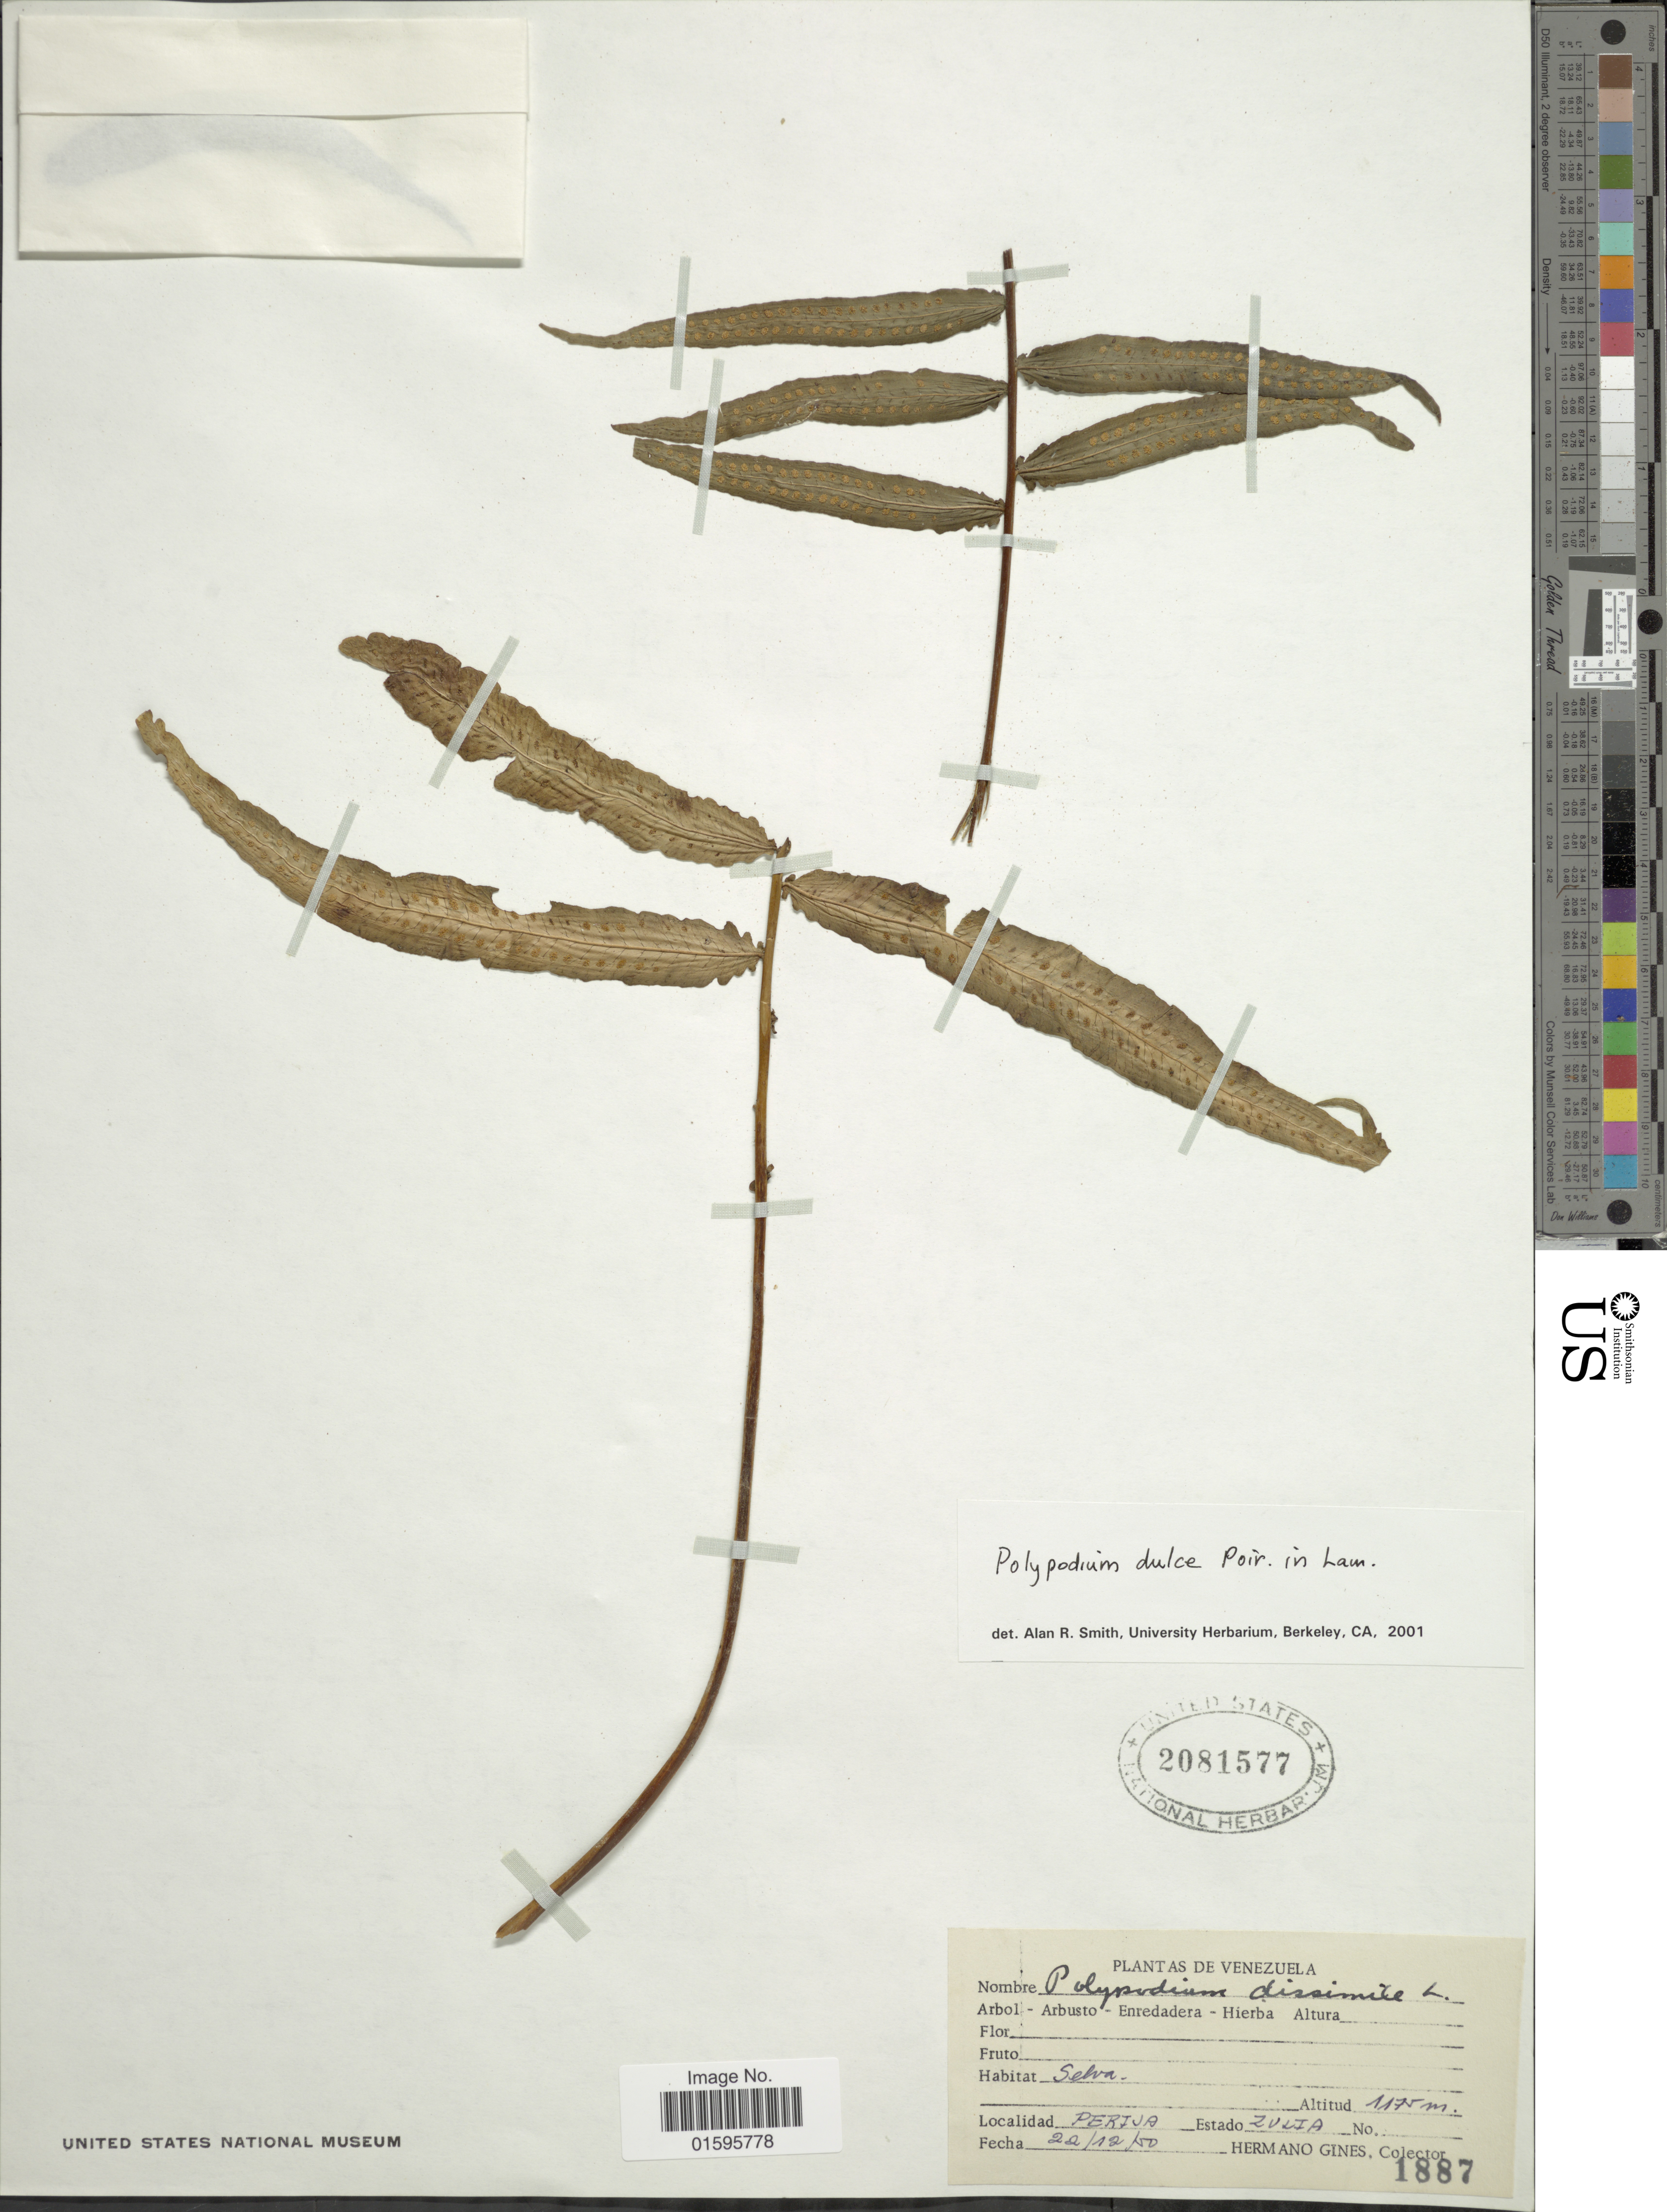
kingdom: Plantae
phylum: Tracheophyta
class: Polypodiopsida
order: Polypodiales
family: Polypodiaceae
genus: Polypodium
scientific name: Polypodium dulce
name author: Poir.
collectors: Bro. Gines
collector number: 1887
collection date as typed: Transcribed d/m/y: 22/12/50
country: Venezuela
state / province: Zulia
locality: Perija, Estado Zulia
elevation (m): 1175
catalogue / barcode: US 2081577